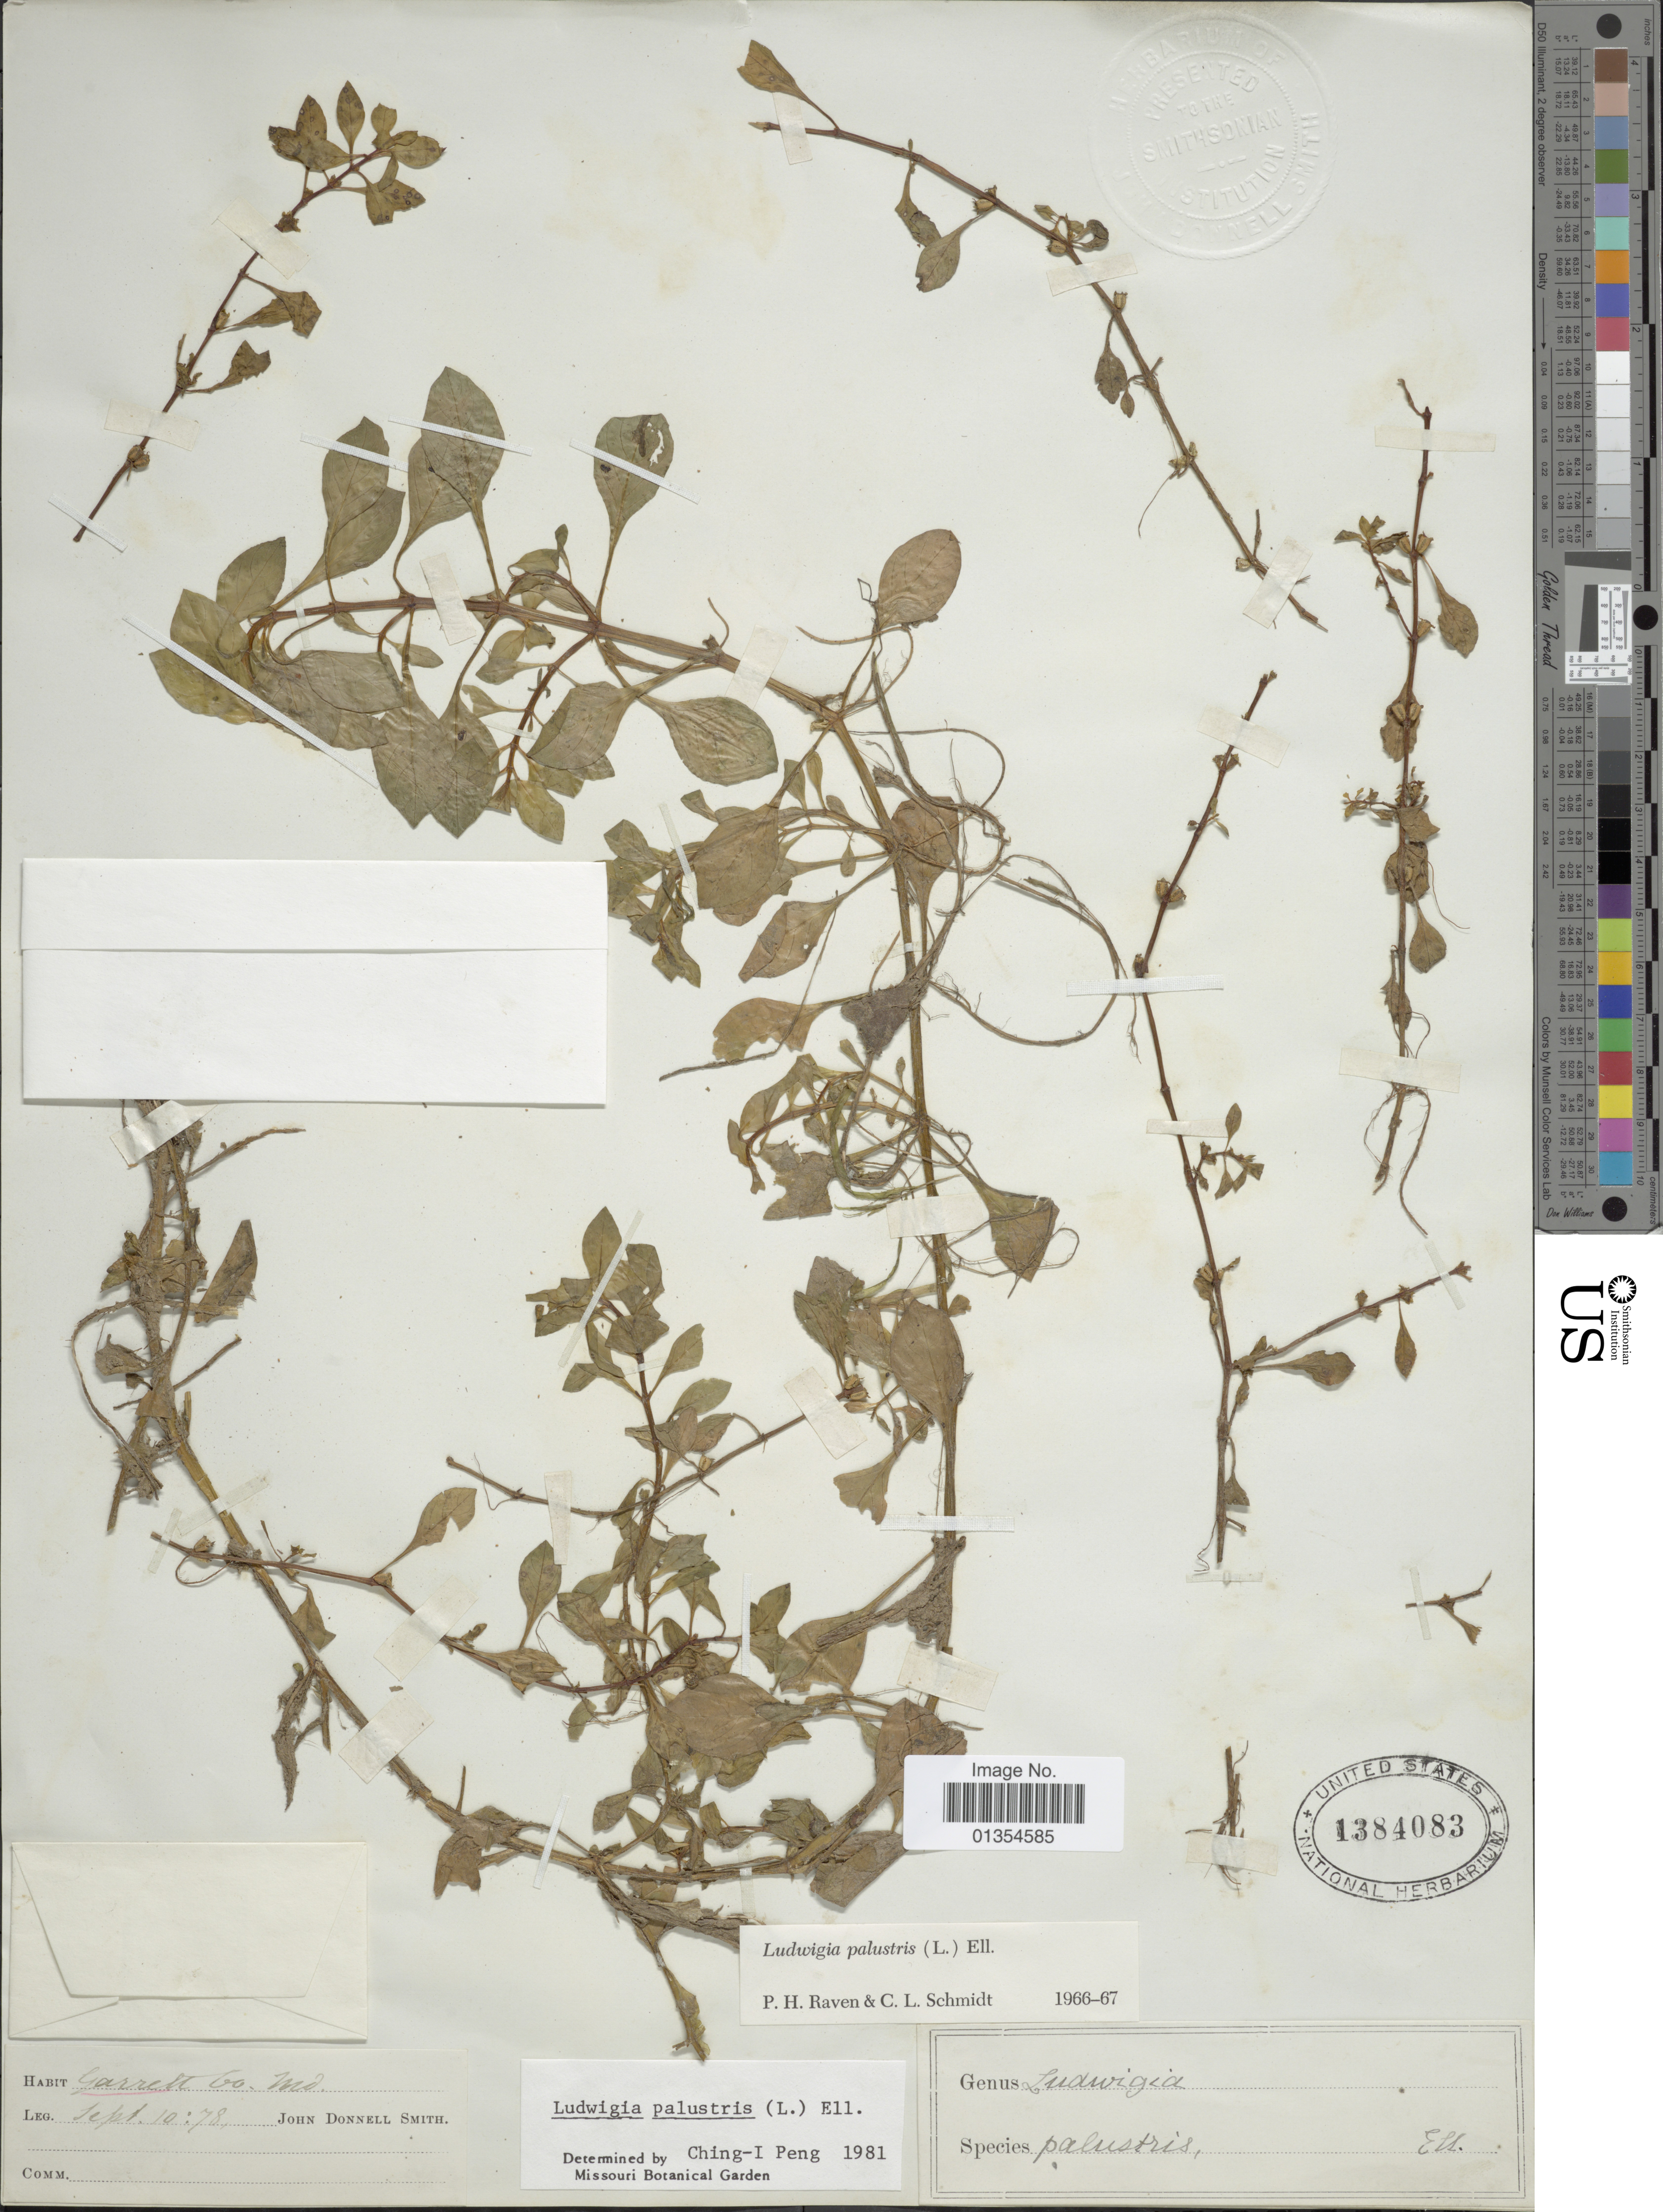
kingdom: Plantae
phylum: Tracheophyta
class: Magnoliopsida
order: Myrtales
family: Onagraceae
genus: Ludwigia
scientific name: Ludwigia palustris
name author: (L.) Elliott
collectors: J. Donnell Smith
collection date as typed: Transcribed d/m/y: 10/9/78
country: United States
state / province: Maryland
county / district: Garrett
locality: Garret Co, Md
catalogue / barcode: US 1384083